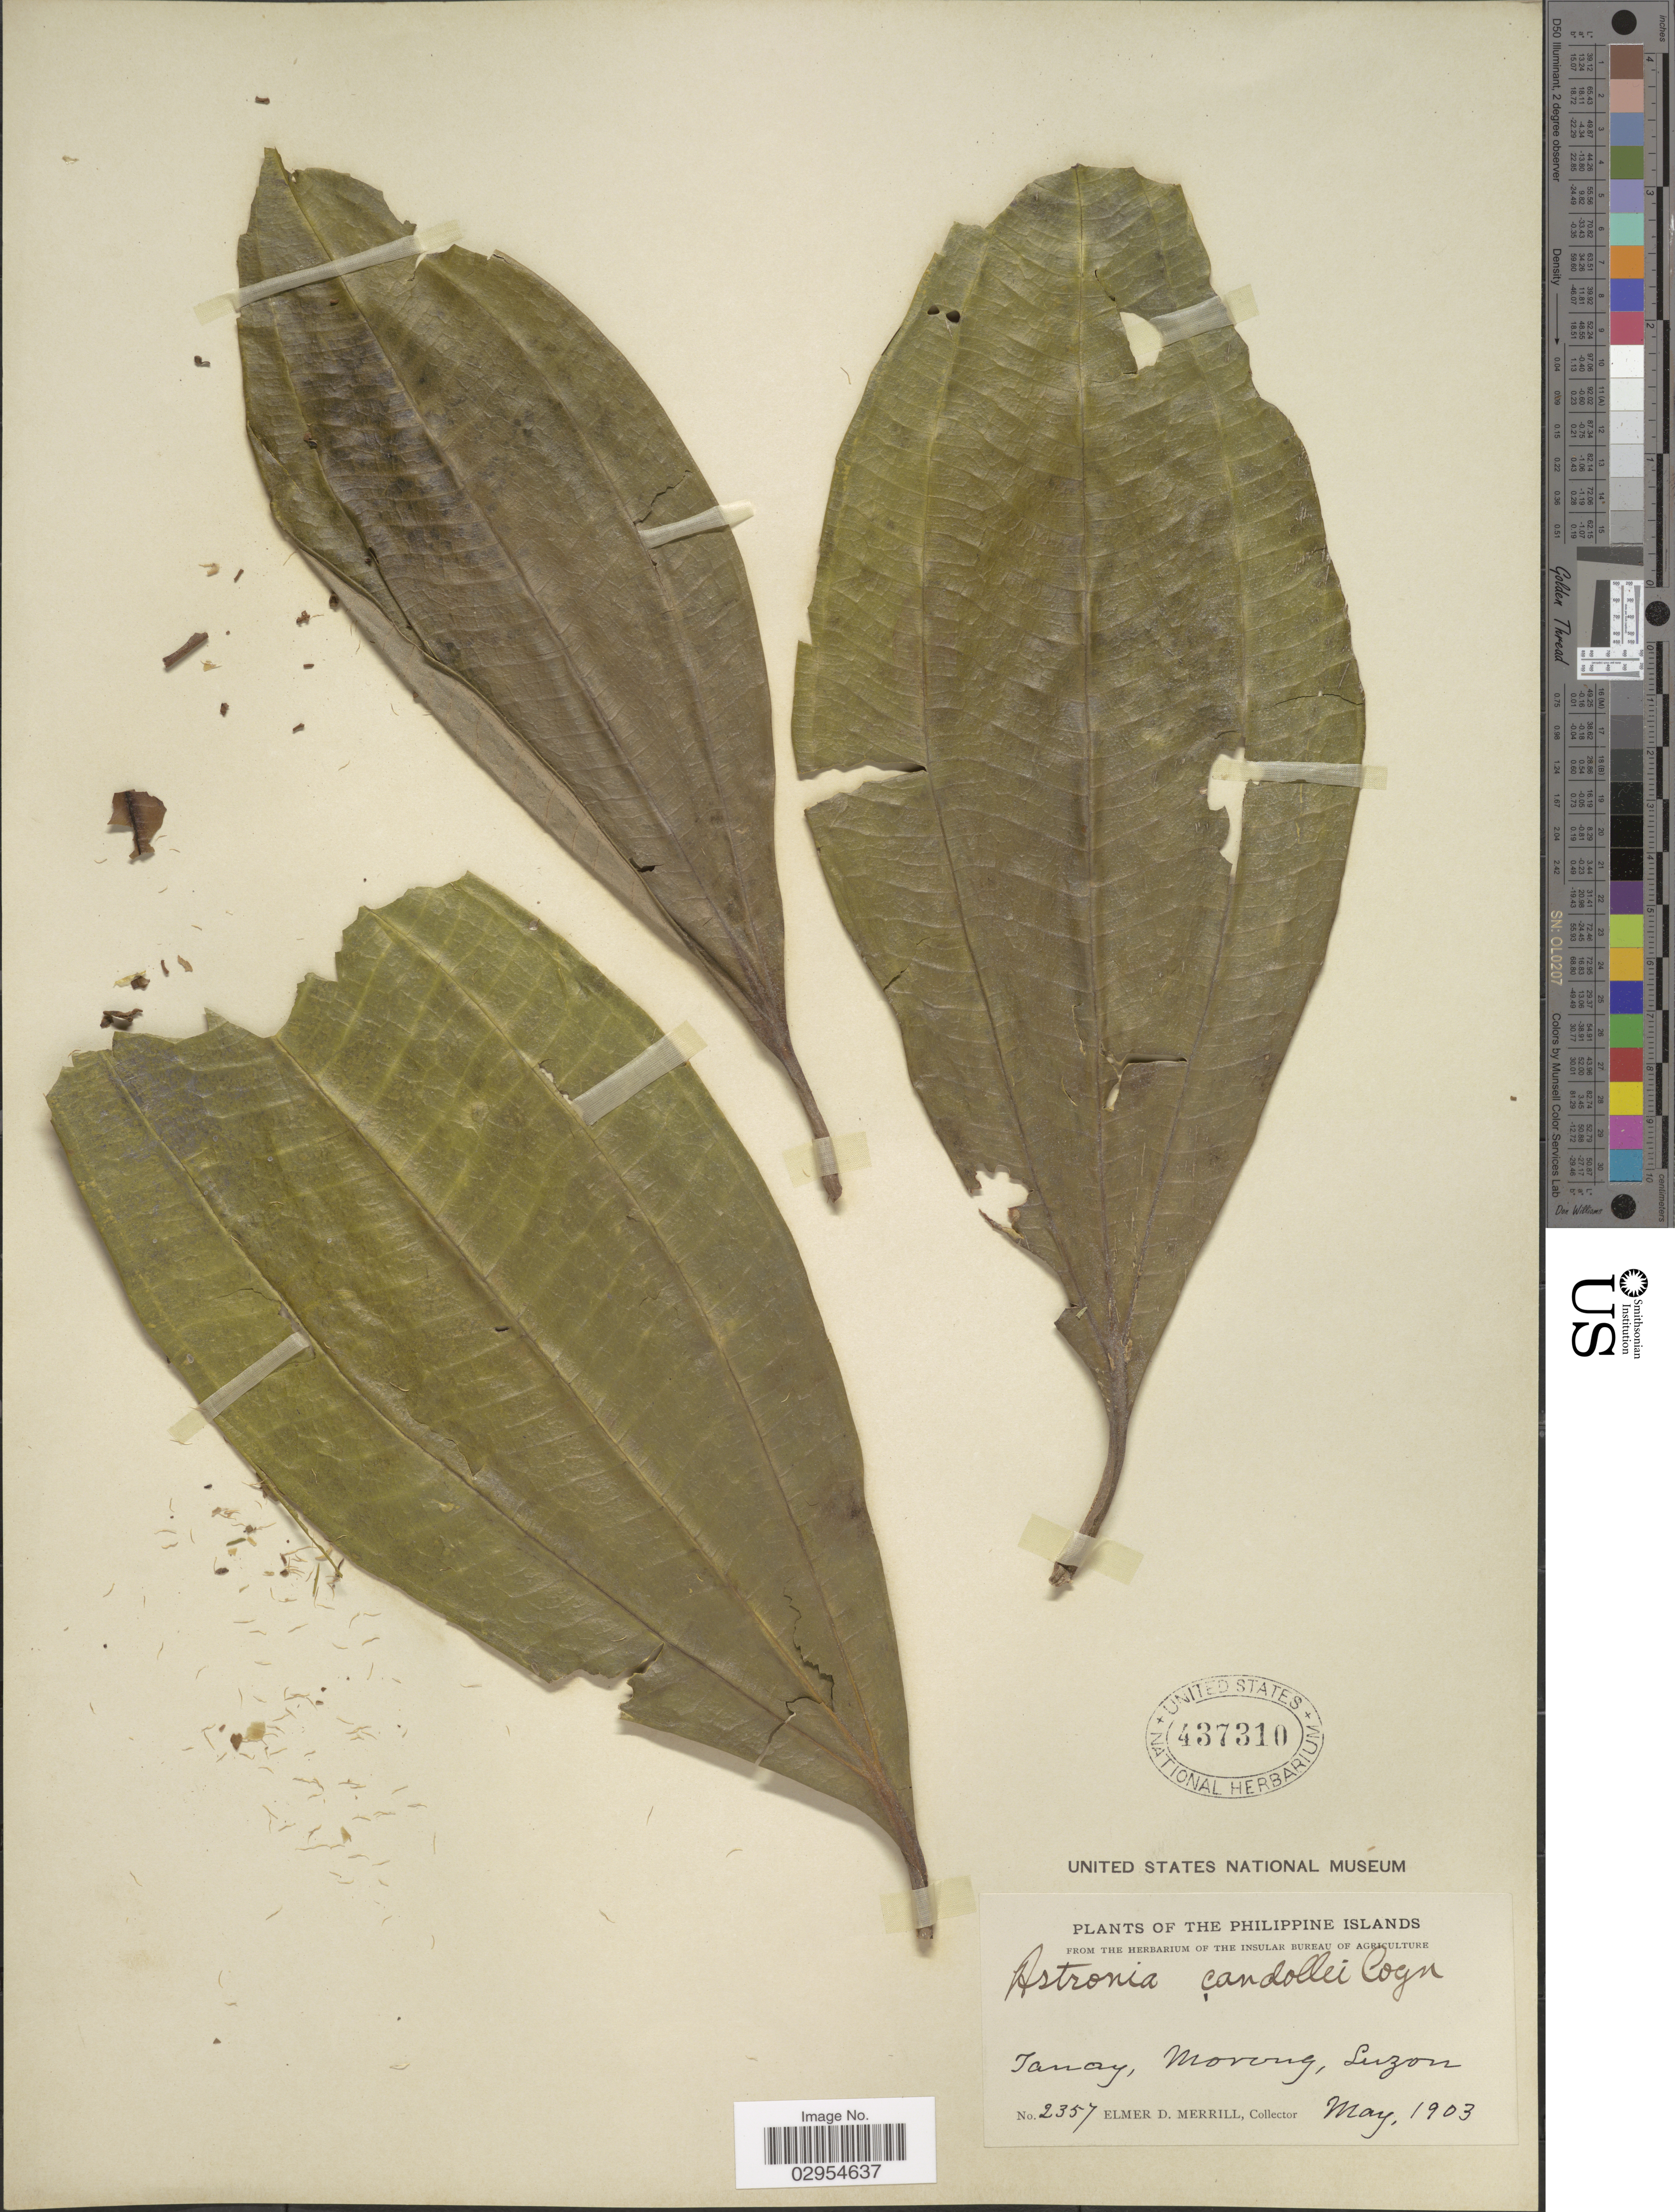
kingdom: Plantae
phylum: Tracheophyta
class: Magnoliopsida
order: Myrtales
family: Melastomataceae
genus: Astronia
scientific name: Astronia candolleana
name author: Cogn.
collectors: E. D. Merrill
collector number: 2357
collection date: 1903-05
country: Philippines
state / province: Central Luzon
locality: Tanay, Morong, Luzon.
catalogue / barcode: US 437310